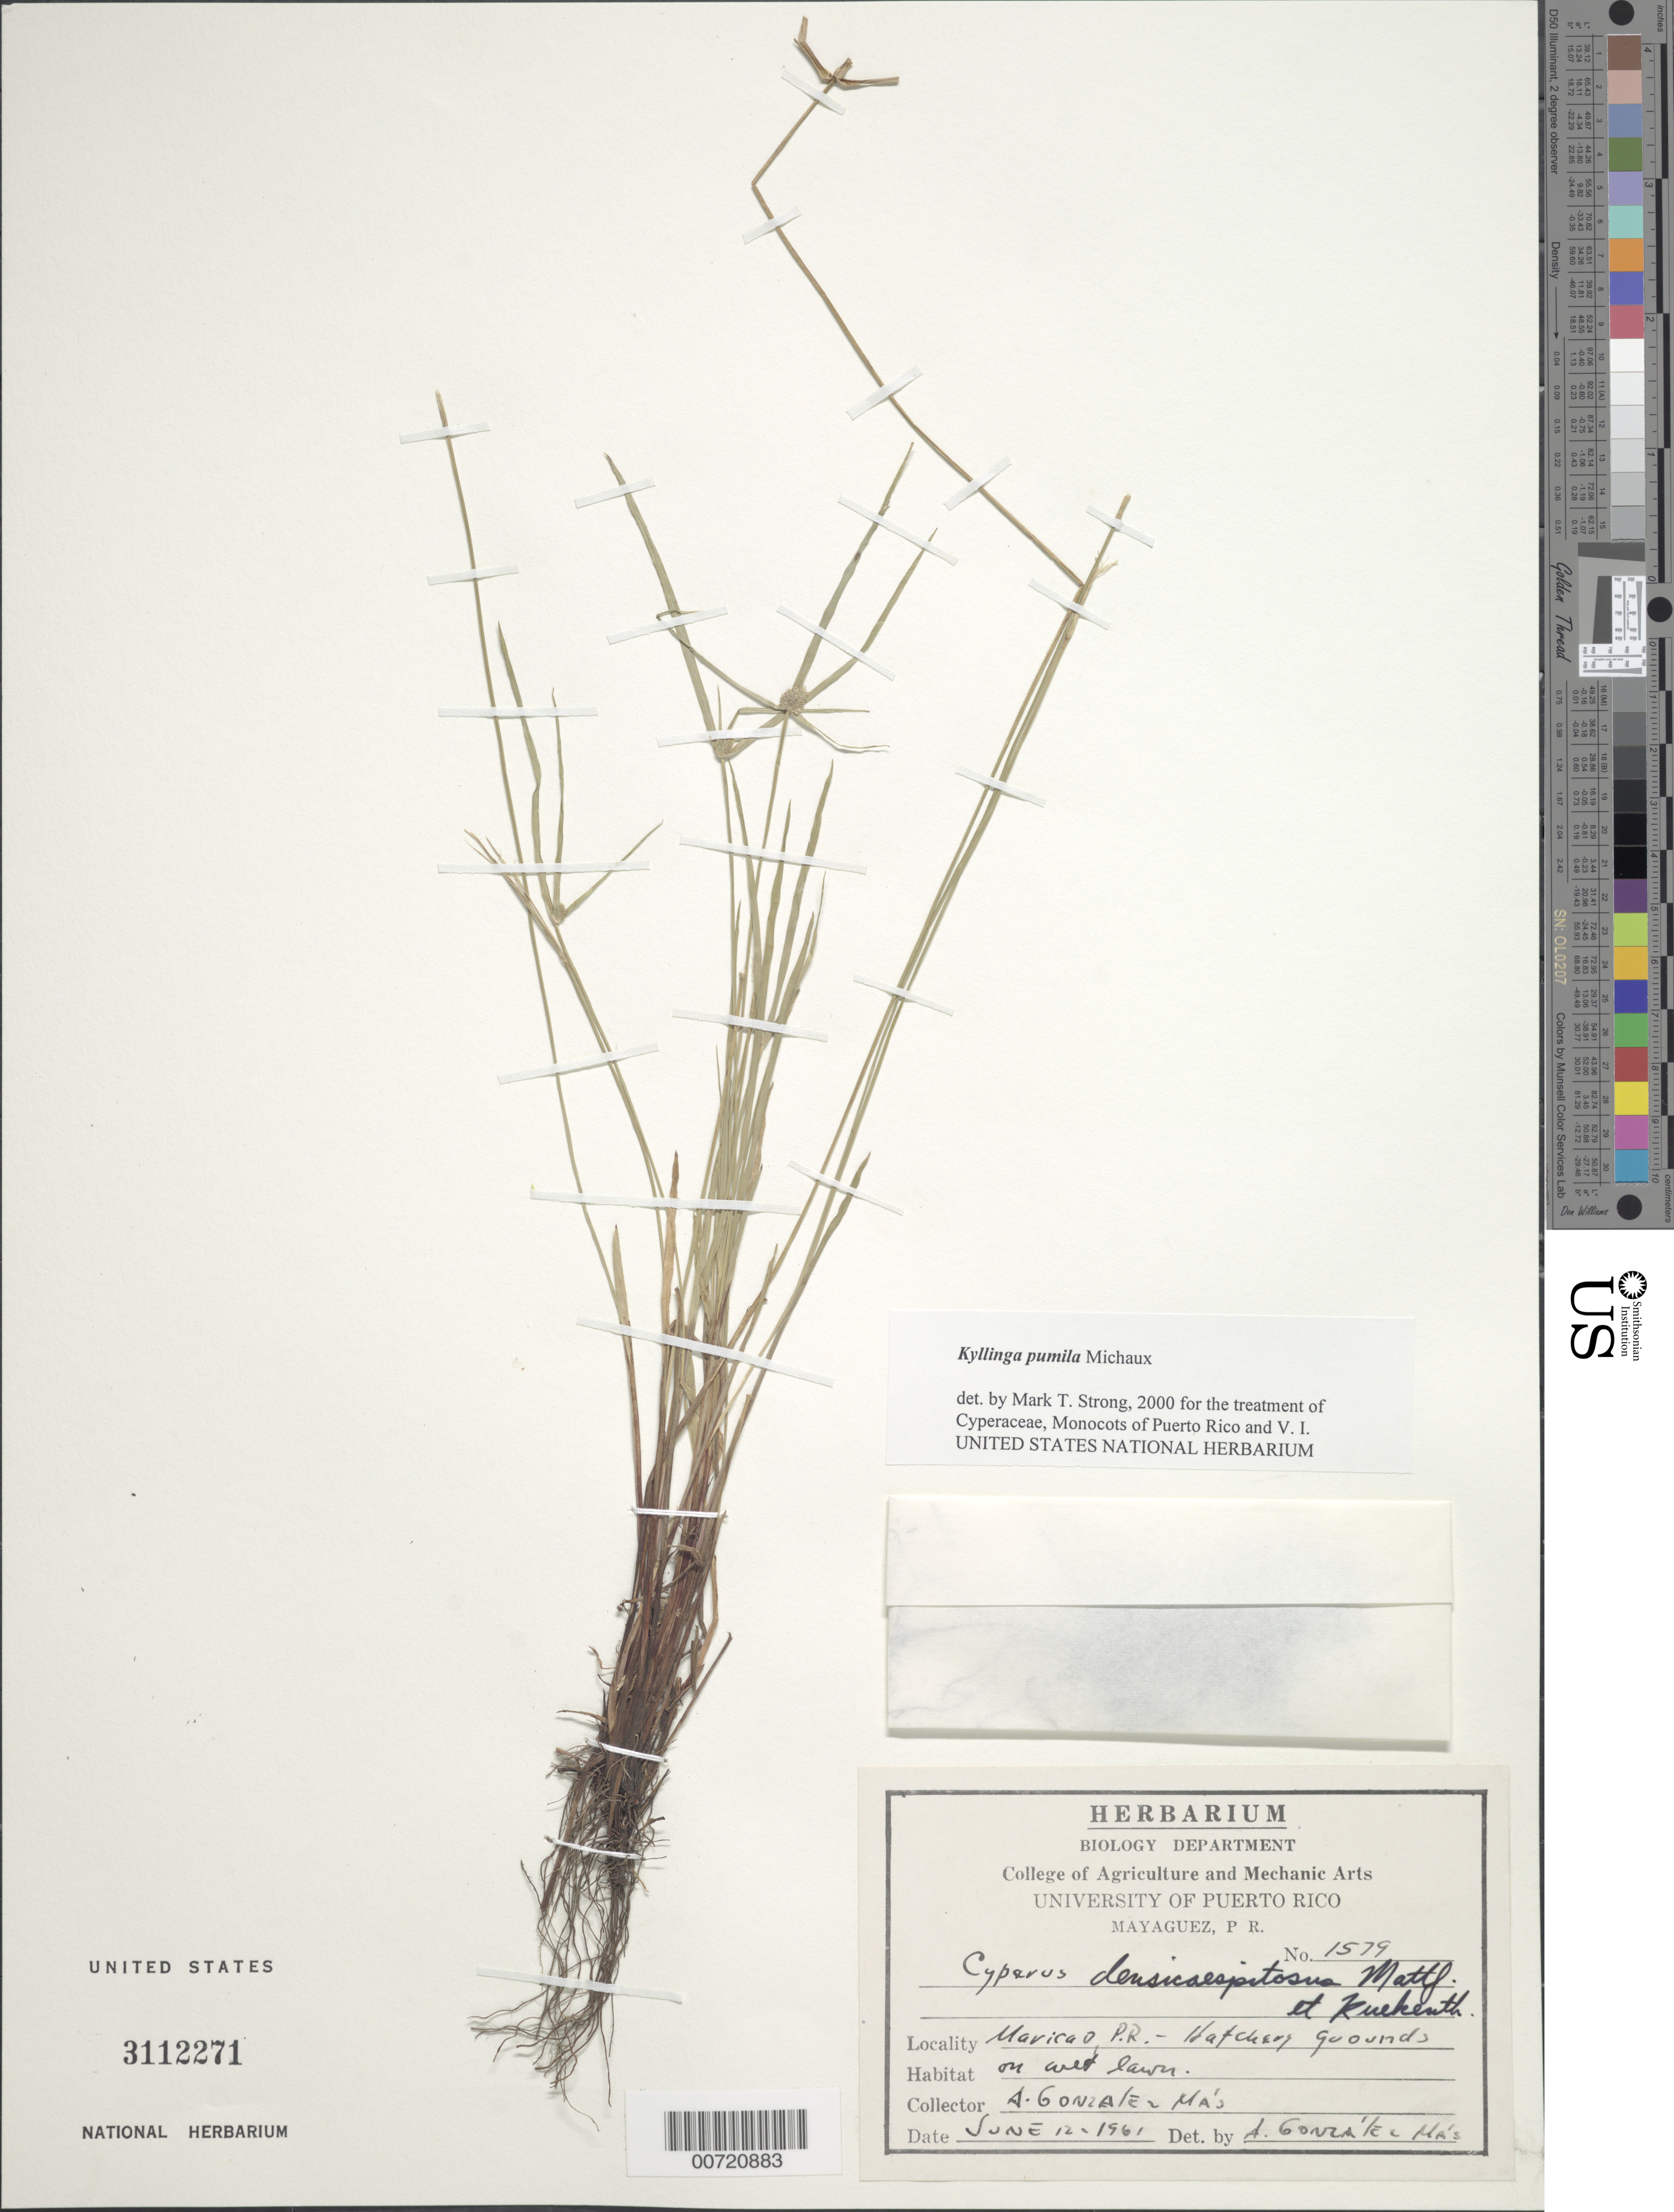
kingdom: Plantae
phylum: Tracheophyta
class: Liliopsida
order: Poales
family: Cyperaceae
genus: Cyperus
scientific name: Cyperus hortensis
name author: (Salzm. ex Steud.) Dorr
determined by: Strong, Mark T., (BOT), Smithsonian Institution - National Museum of Natural History (UNITED STATES)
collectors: A. González Más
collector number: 1579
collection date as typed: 12 Jun 1961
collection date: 1961-06-12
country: Puerto Rico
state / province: Maricao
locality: Maricao: Hatchery grounds.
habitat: On wet lawn.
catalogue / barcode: US 3112271